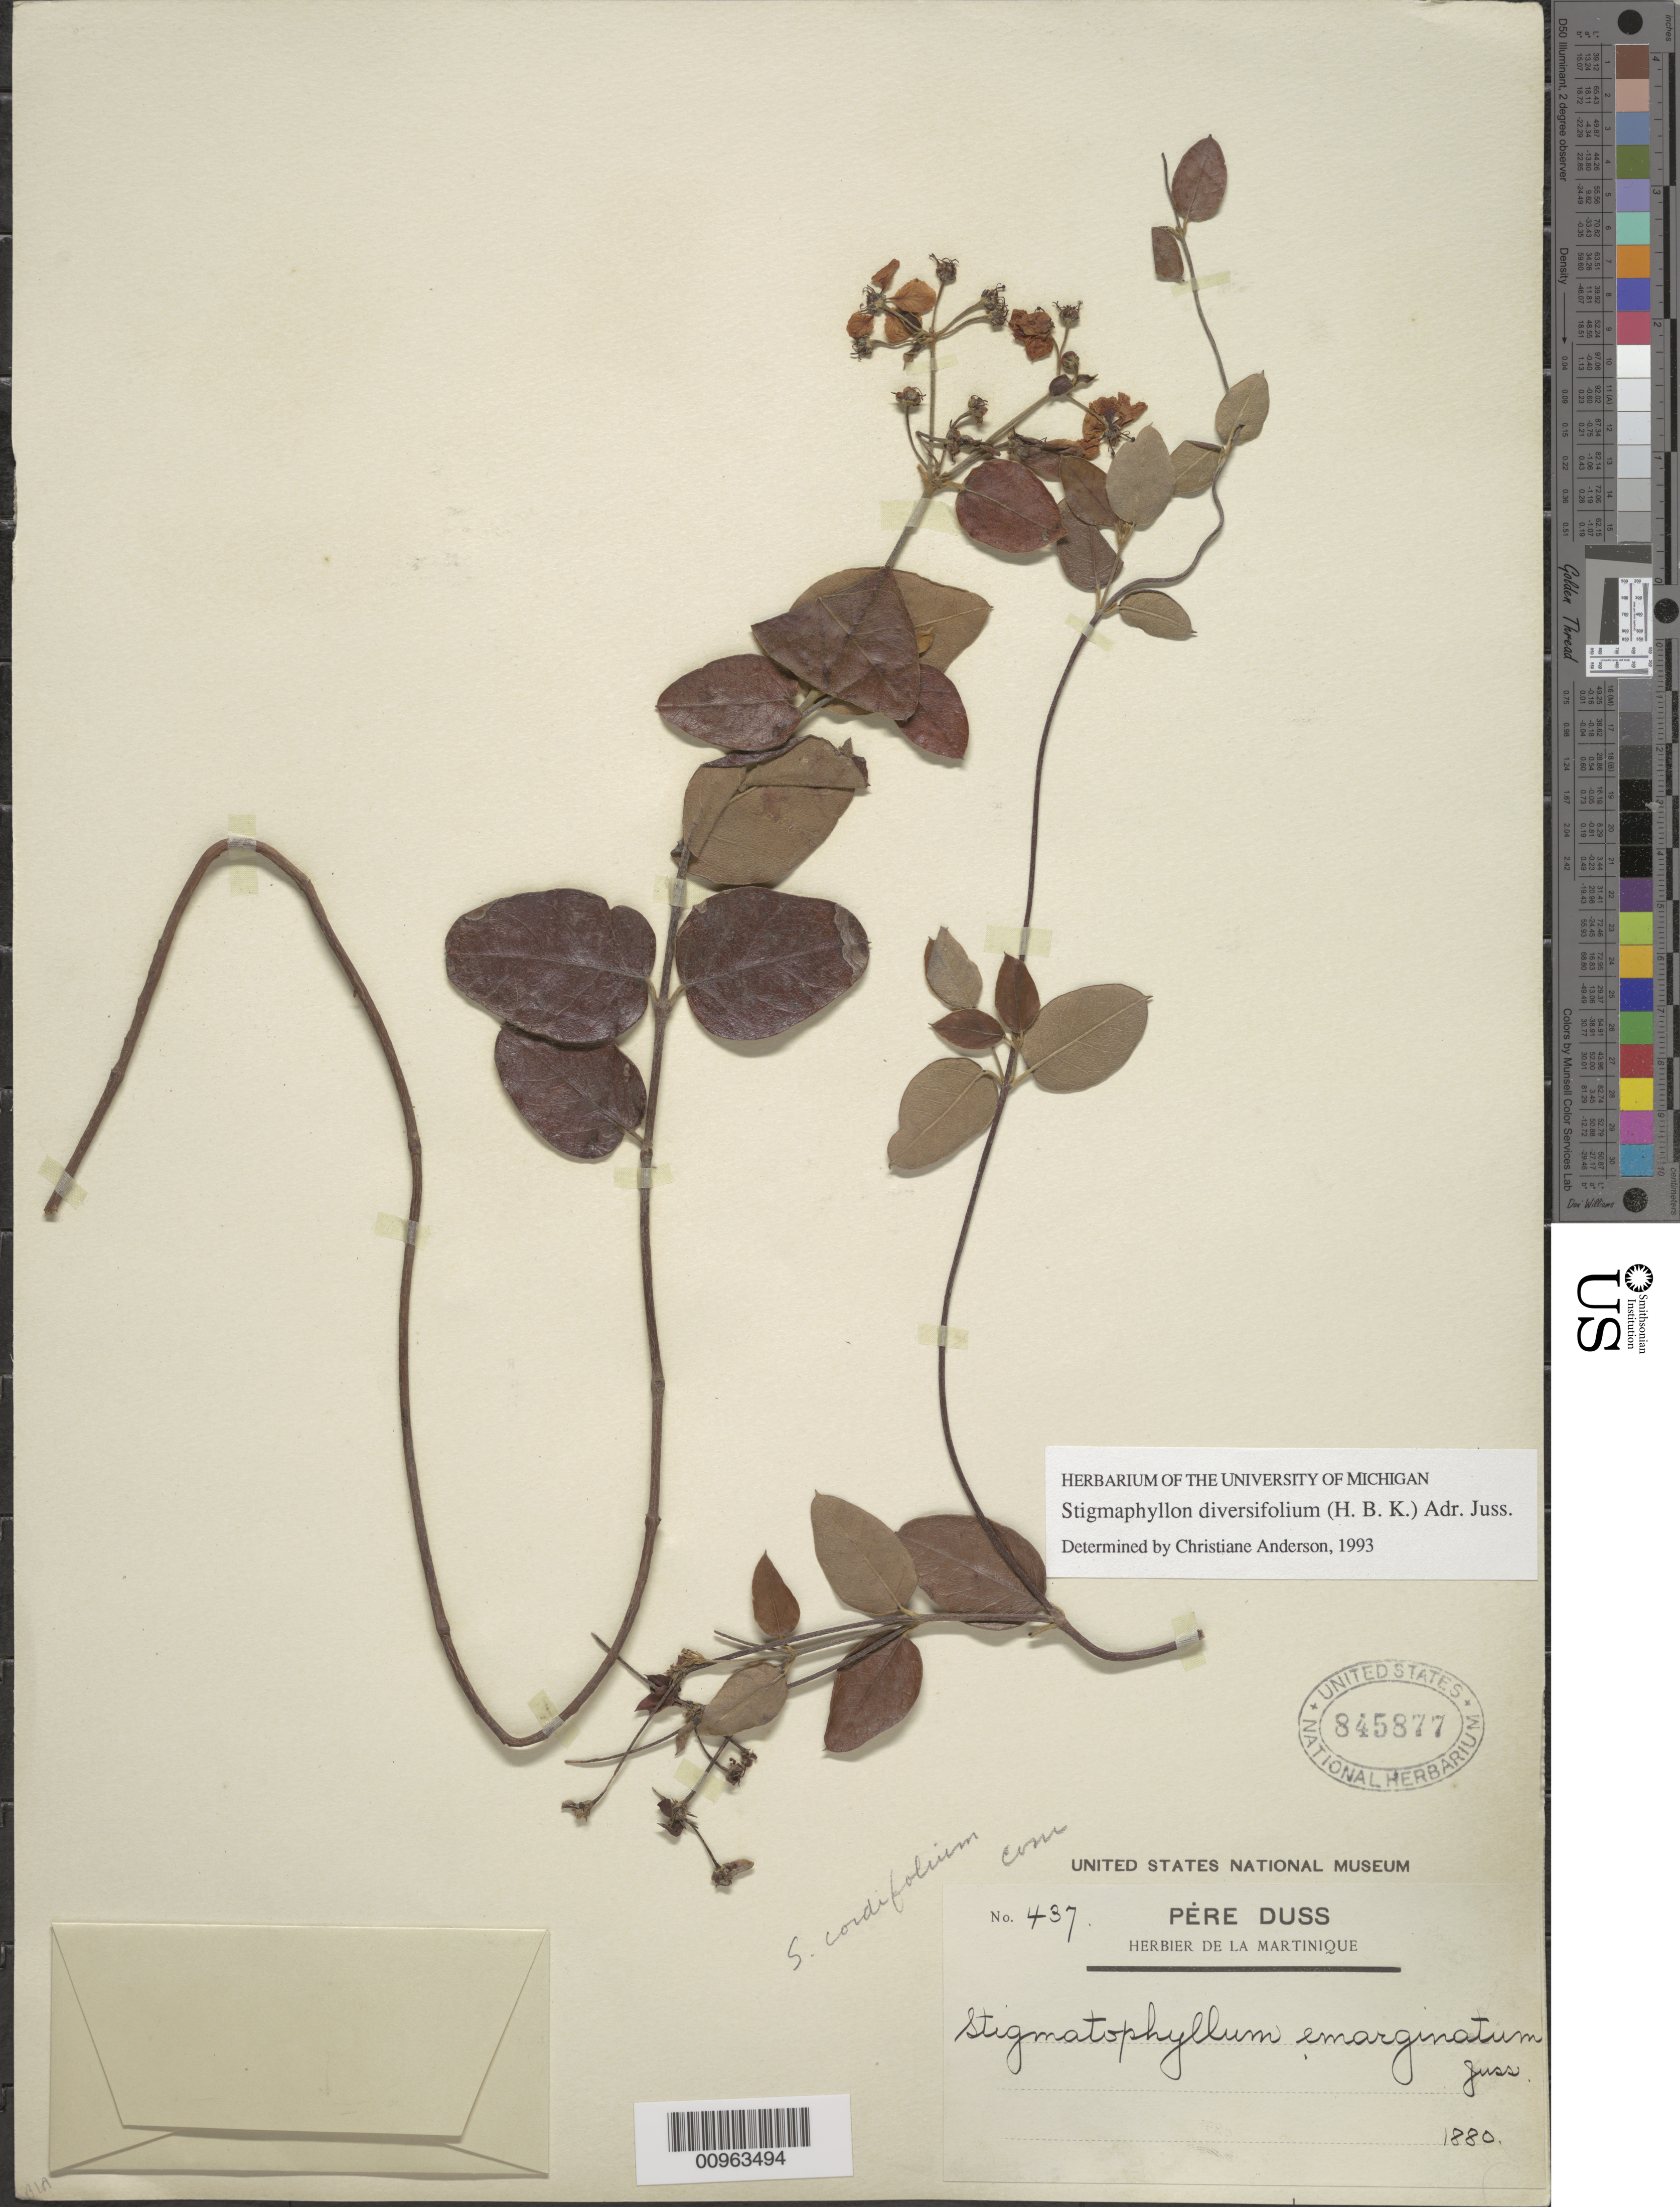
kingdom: Plantae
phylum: Tracheophyta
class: Magnoliopsida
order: Malpighiales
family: Malpighiaceae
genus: Stigmaphyllon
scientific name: Stigmaphyllon diversifolium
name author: (Kunth) A. Juss.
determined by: Anderson, C.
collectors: Père Duss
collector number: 437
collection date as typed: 1880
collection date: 1880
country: Martinique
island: Martinique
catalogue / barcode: US 845877